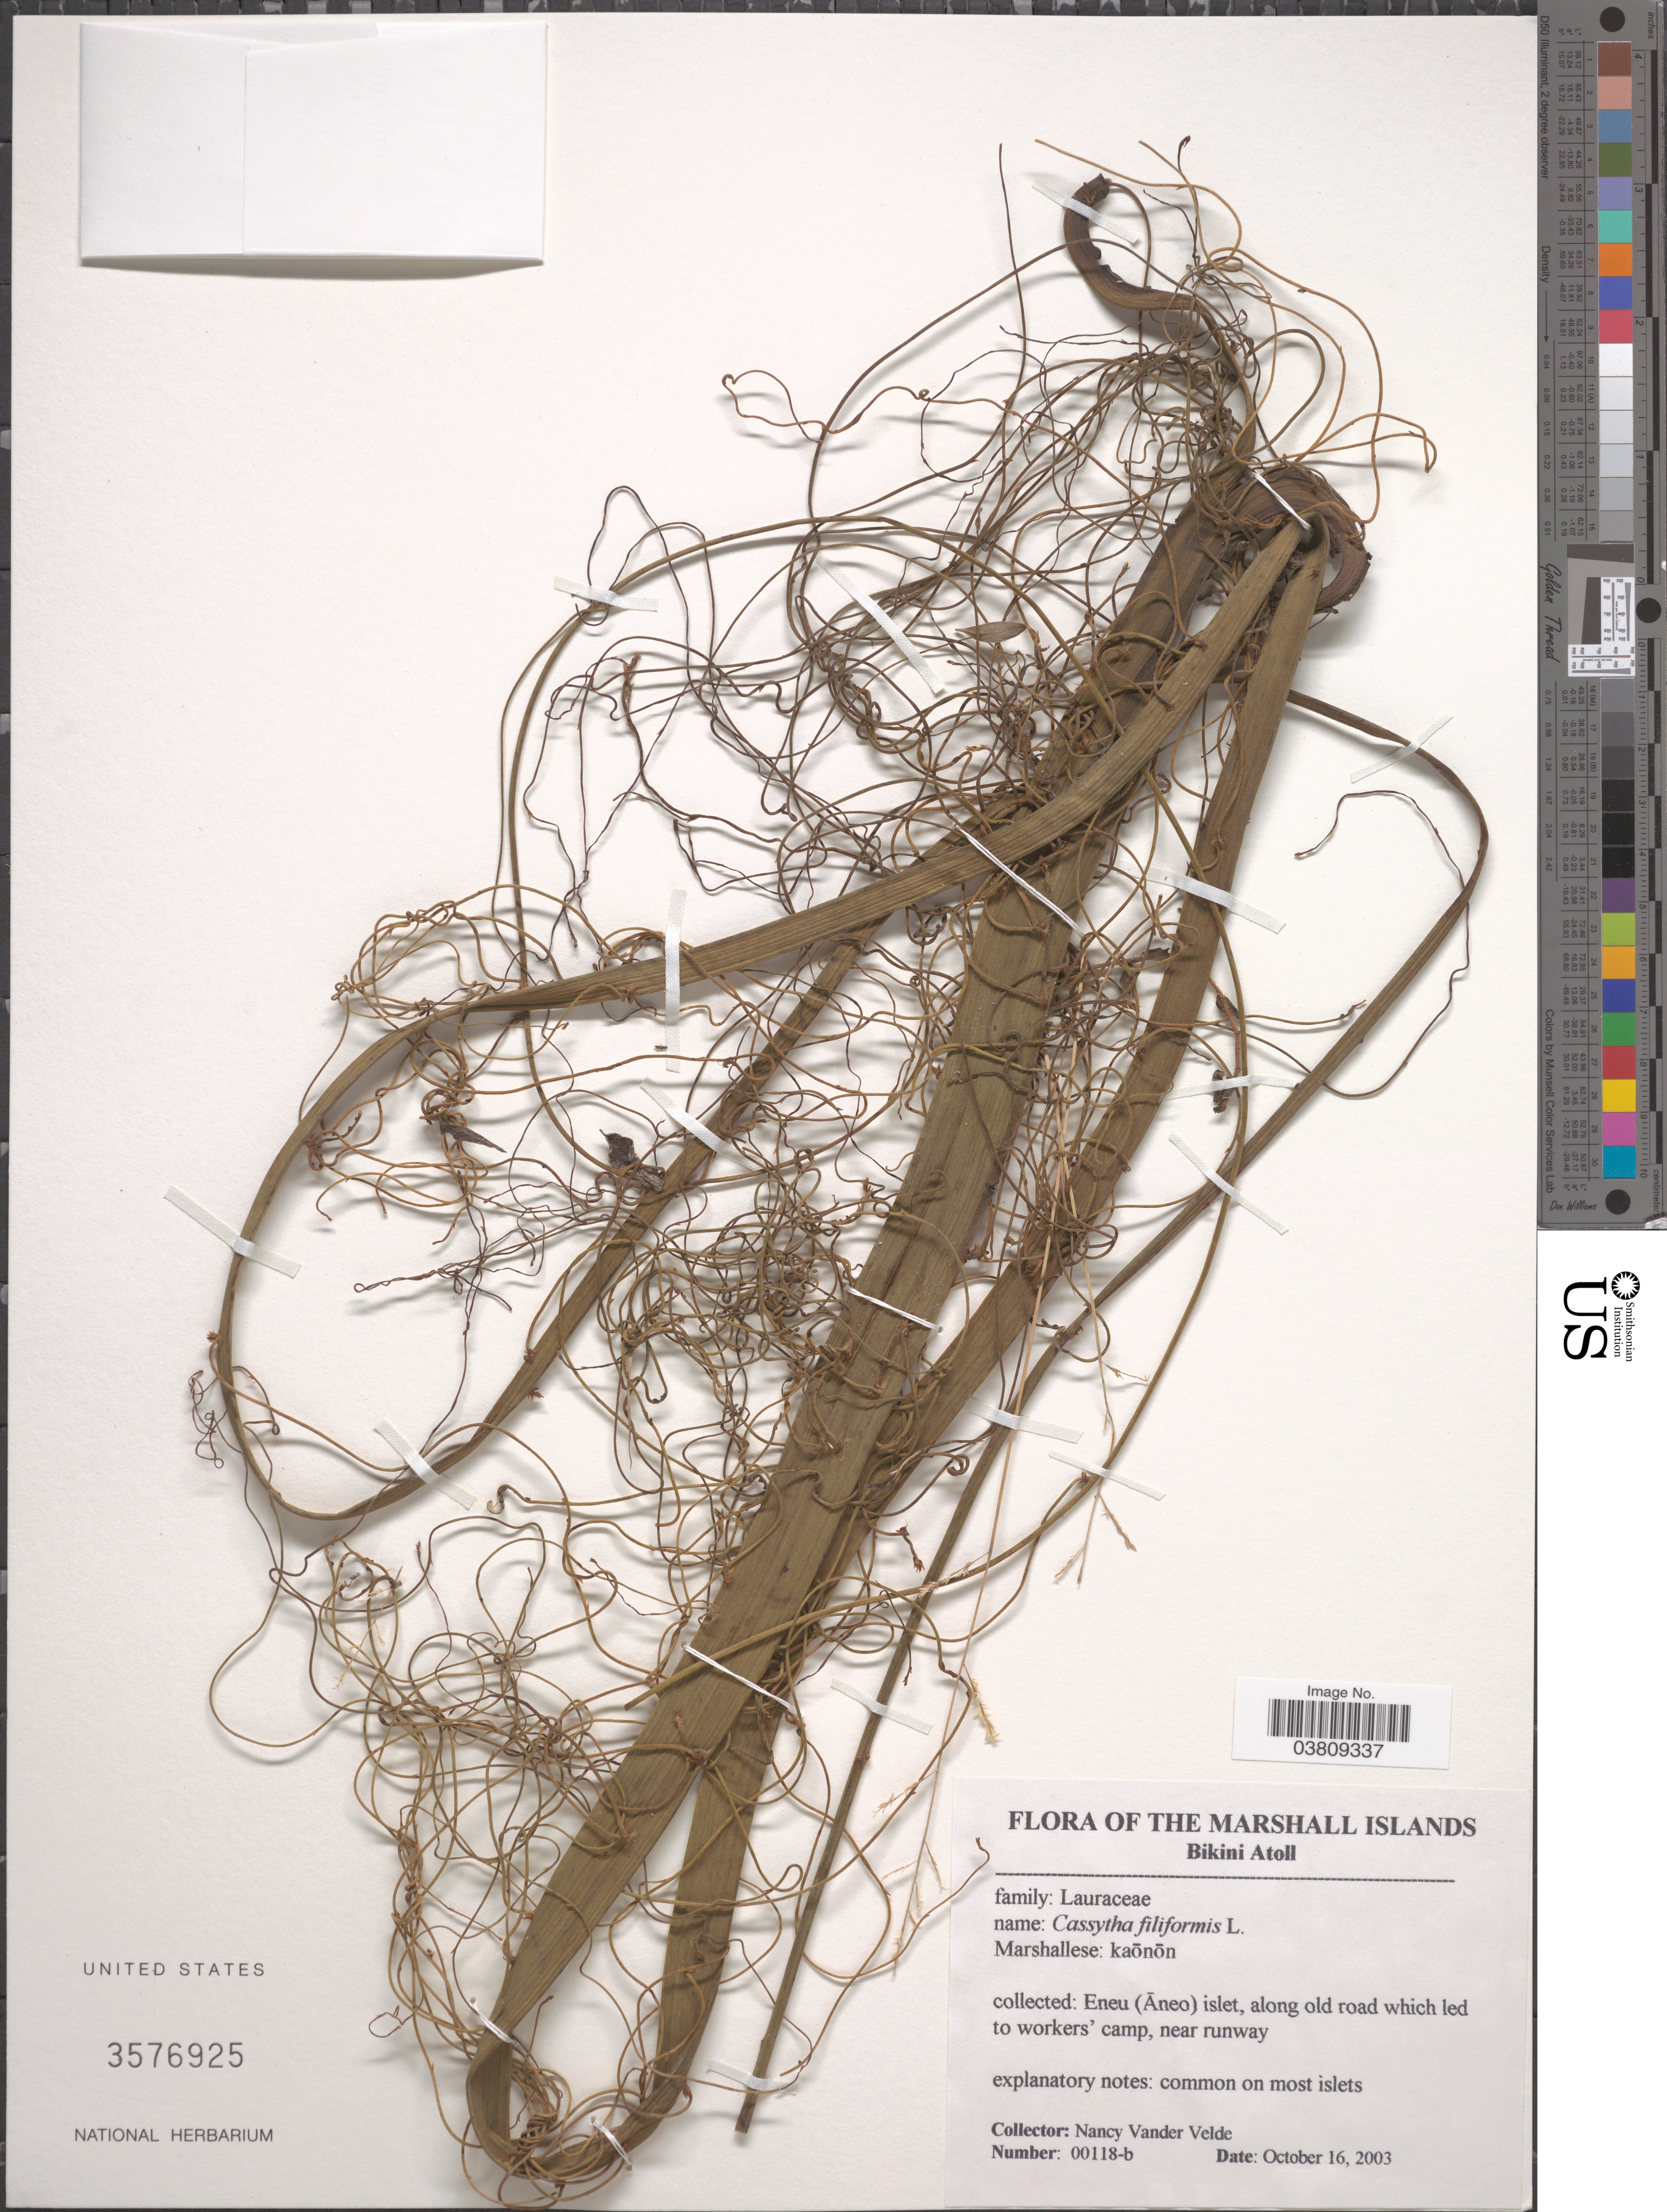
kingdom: Plantae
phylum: Tracheophyta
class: Magnoliopsida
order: Laurales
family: Lauraceae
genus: Cassytha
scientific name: Cassytha filiformis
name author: L.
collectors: N. Vander Velde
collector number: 00118-b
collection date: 2003-10-16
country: Marshall Islands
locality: Bikini Atoll. Eneu (Āneo) islet, along old road which led to worker's camp, near runway.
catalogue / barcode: US 3576925